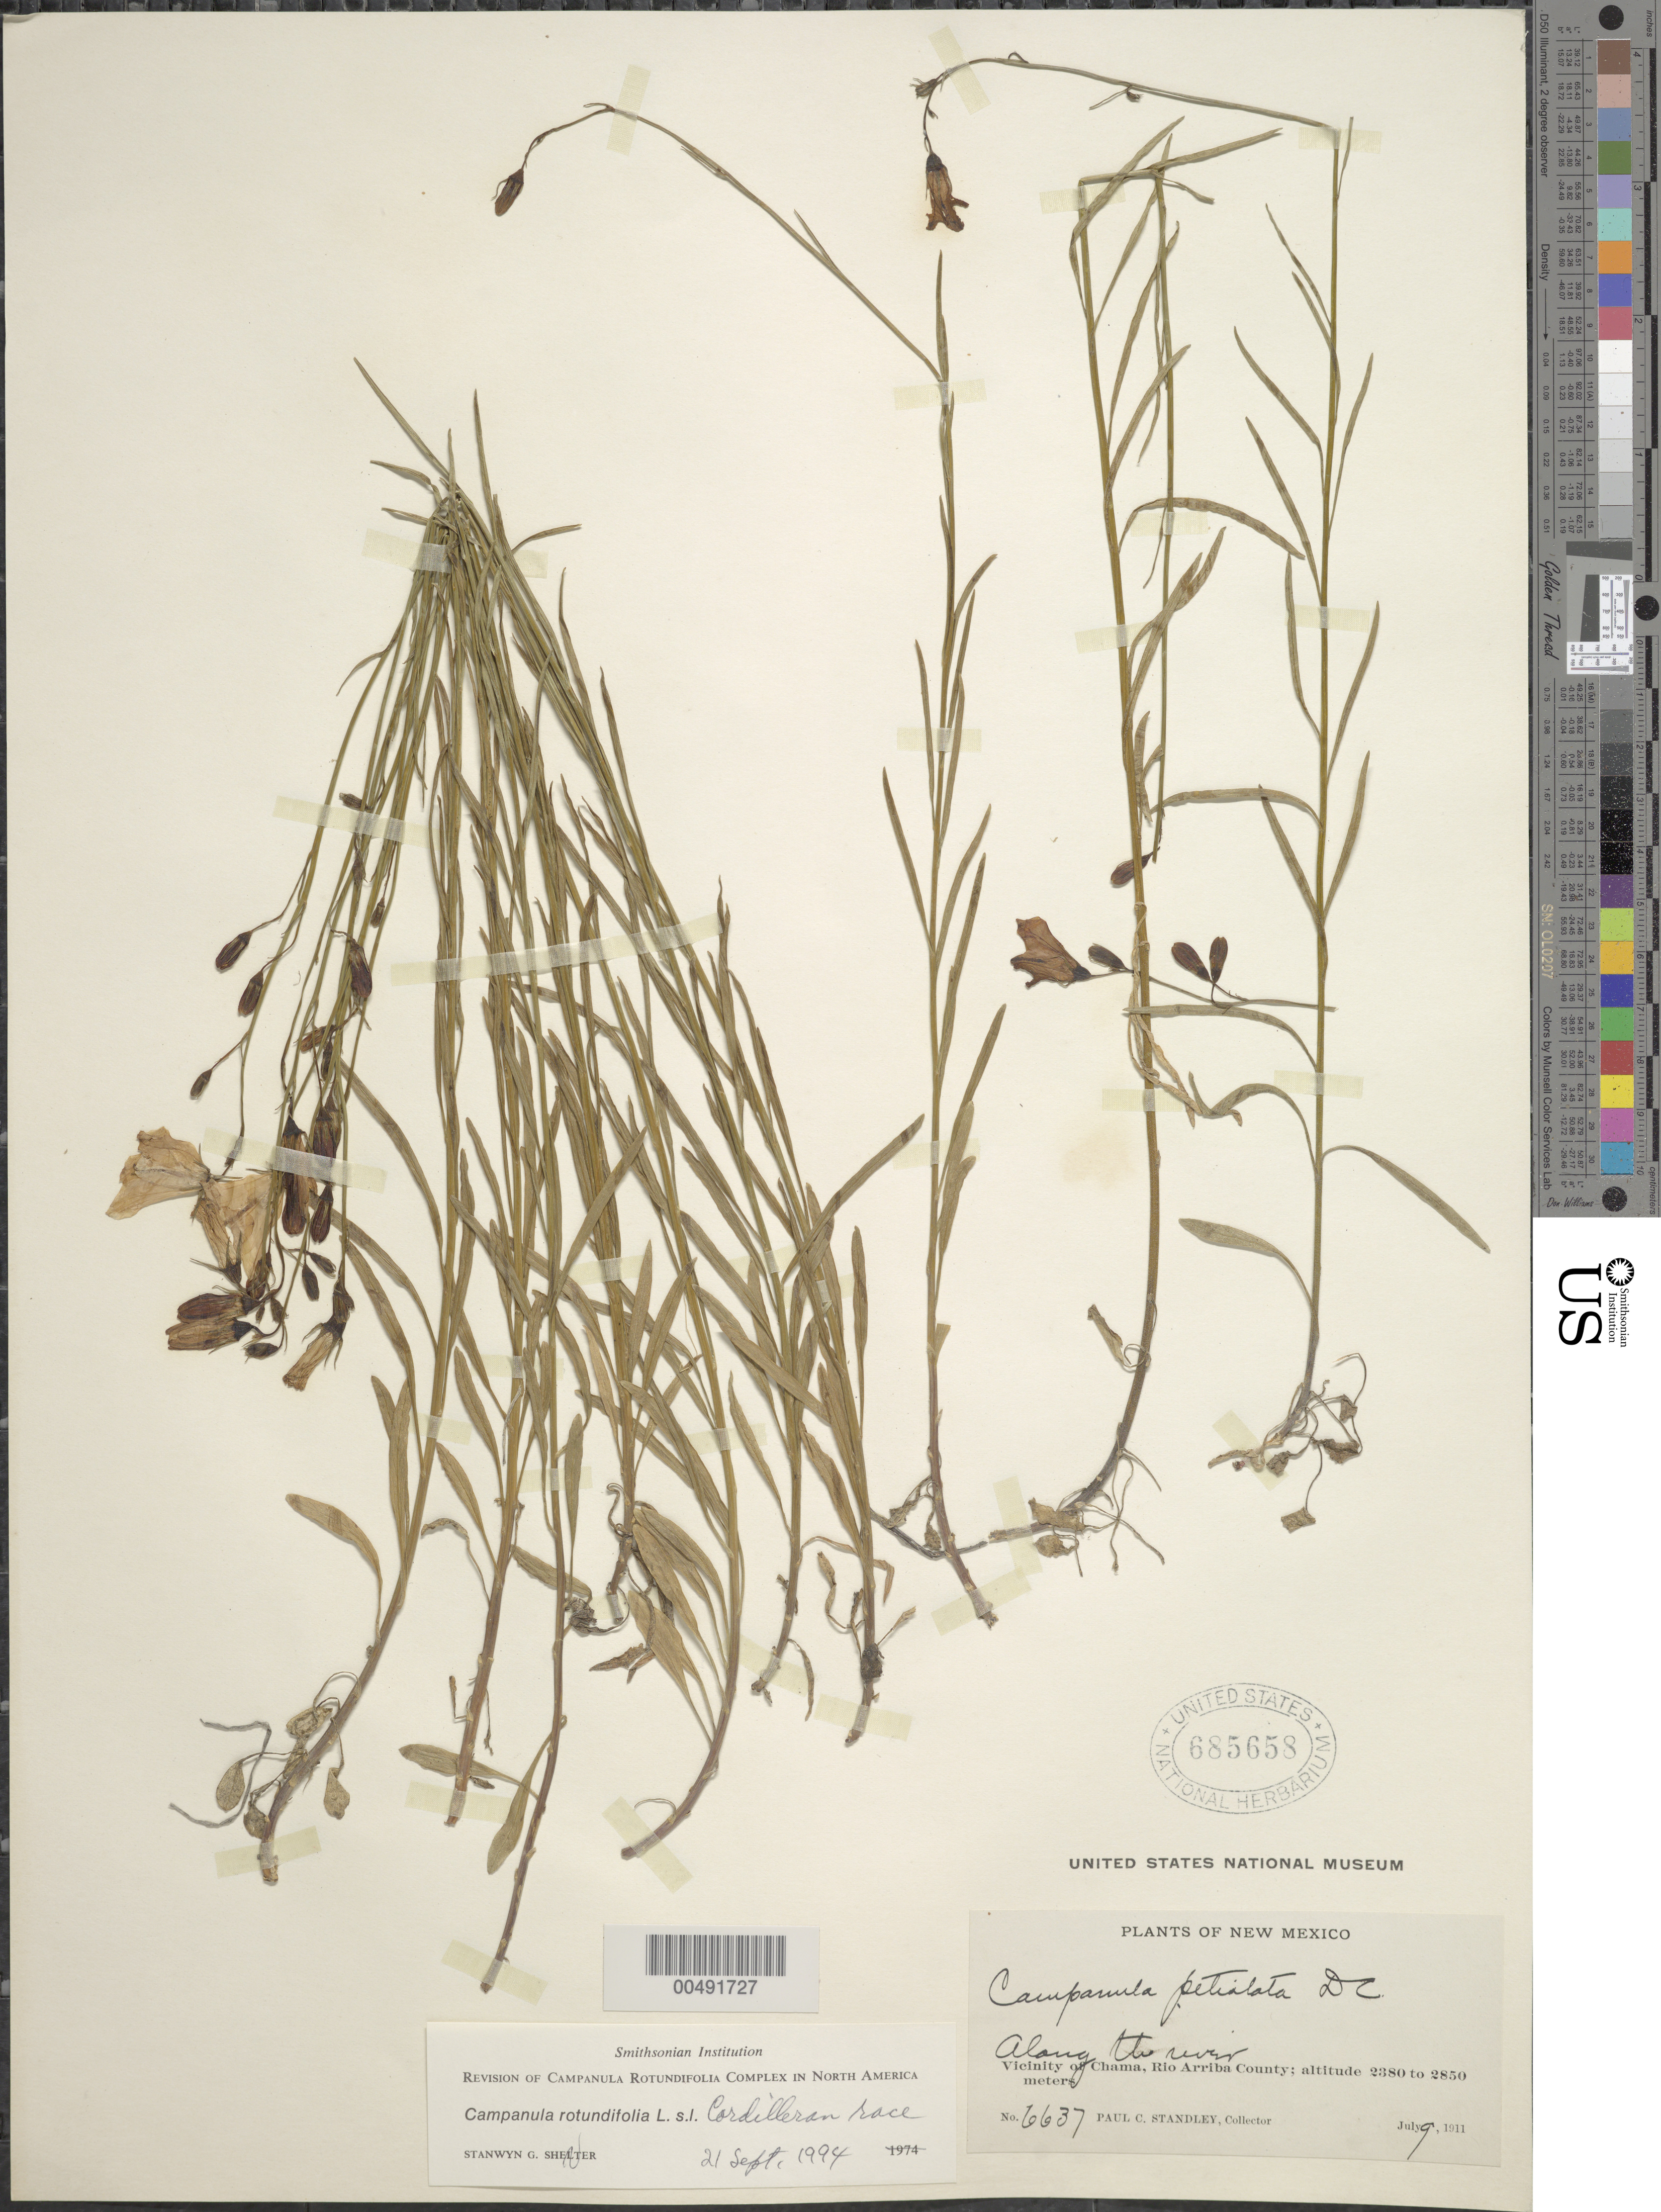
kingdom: Plantae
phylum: Tracheophyta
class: Magnoliopsida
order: Asterales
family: Campanulaceae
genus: Campanula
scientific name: Campanula rotundifolia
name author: L.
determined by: Shetler, Stanwyn G., (US), NMNH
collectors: P. C. Standley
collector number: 6637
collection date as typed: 09 Jul 1911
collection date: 1911-07-09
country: United States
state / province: New Mexico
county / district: Rio Arriba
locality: Vicinity of Chama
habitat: along the river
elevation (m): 2380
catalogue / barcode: US 685658